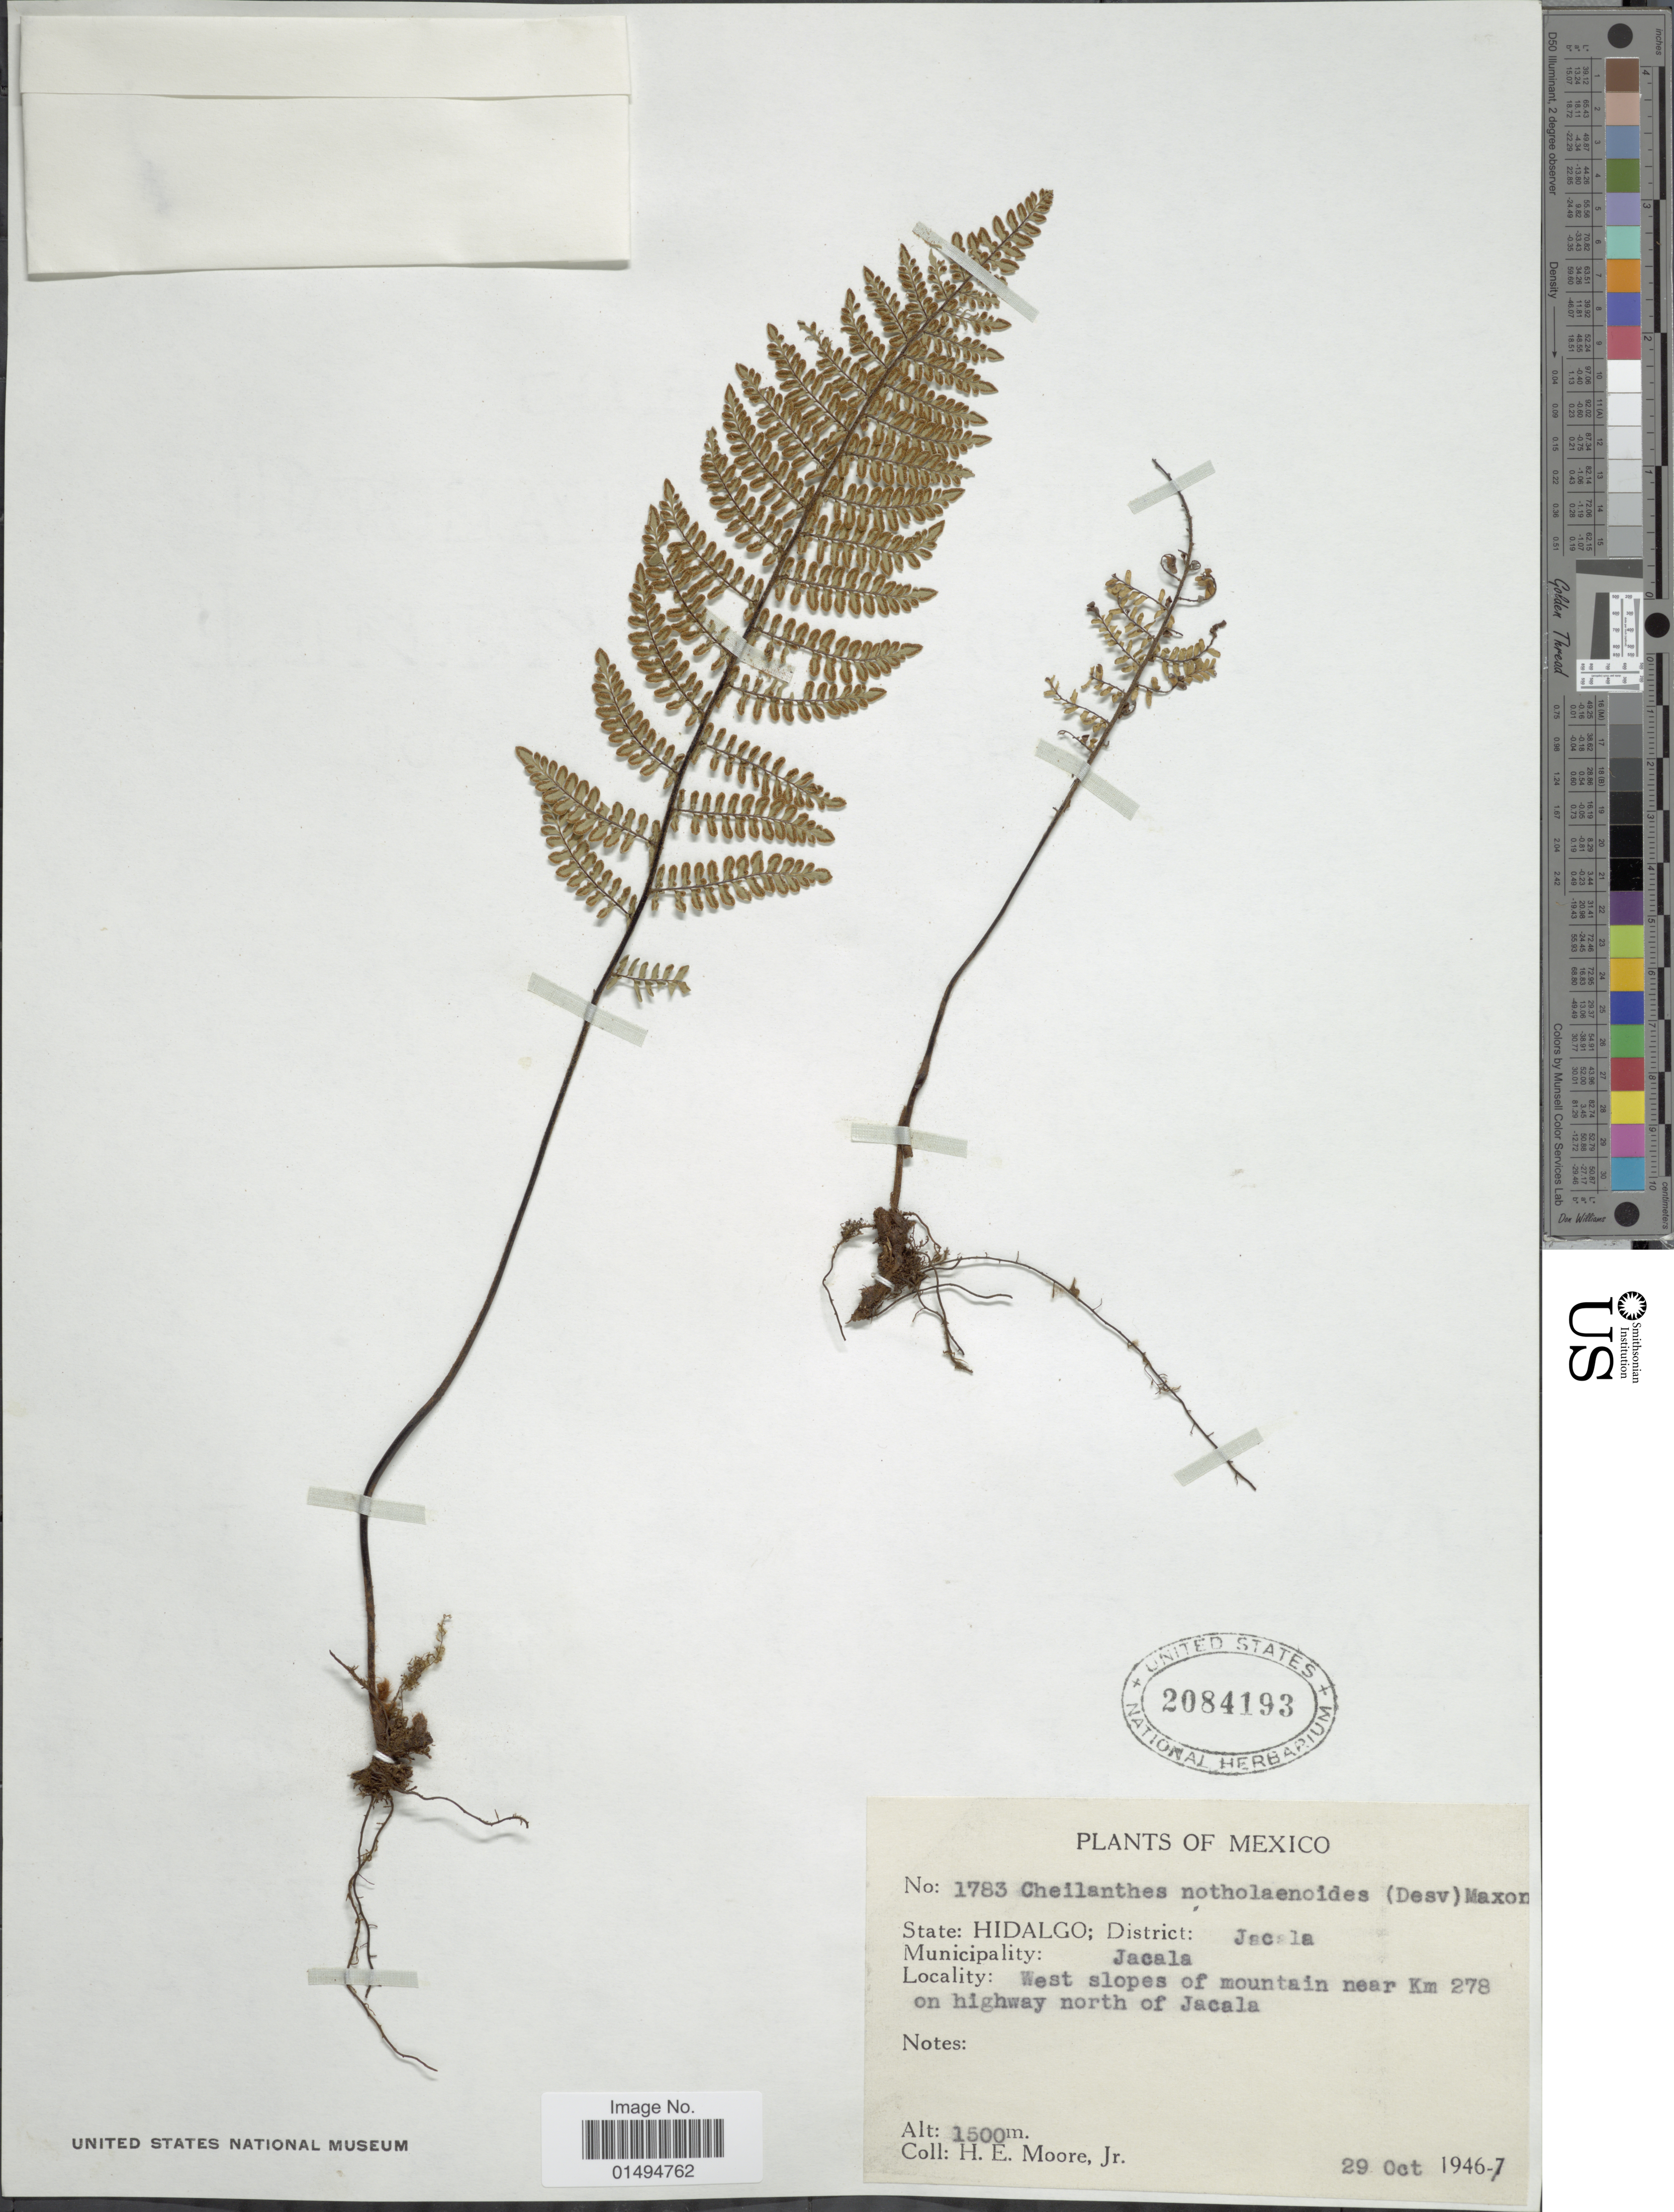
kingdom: Plantae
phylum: Tracheophyta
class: Polypodiopsida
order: Polypodiales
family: Pteridaceae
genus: Myriopteris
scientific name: Myriopteris notholaenoides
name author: (Desv.) Grusz & Windham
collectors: H. Moore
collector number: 1783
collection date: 1946-10-29/1947-10-29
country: Mexico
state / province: Hidalgo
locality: District: Jacala, Municipality: Jacala, West slopes of mountain near Km 278 on highway north of Jacala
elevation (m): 1500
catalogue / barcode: US 2084193